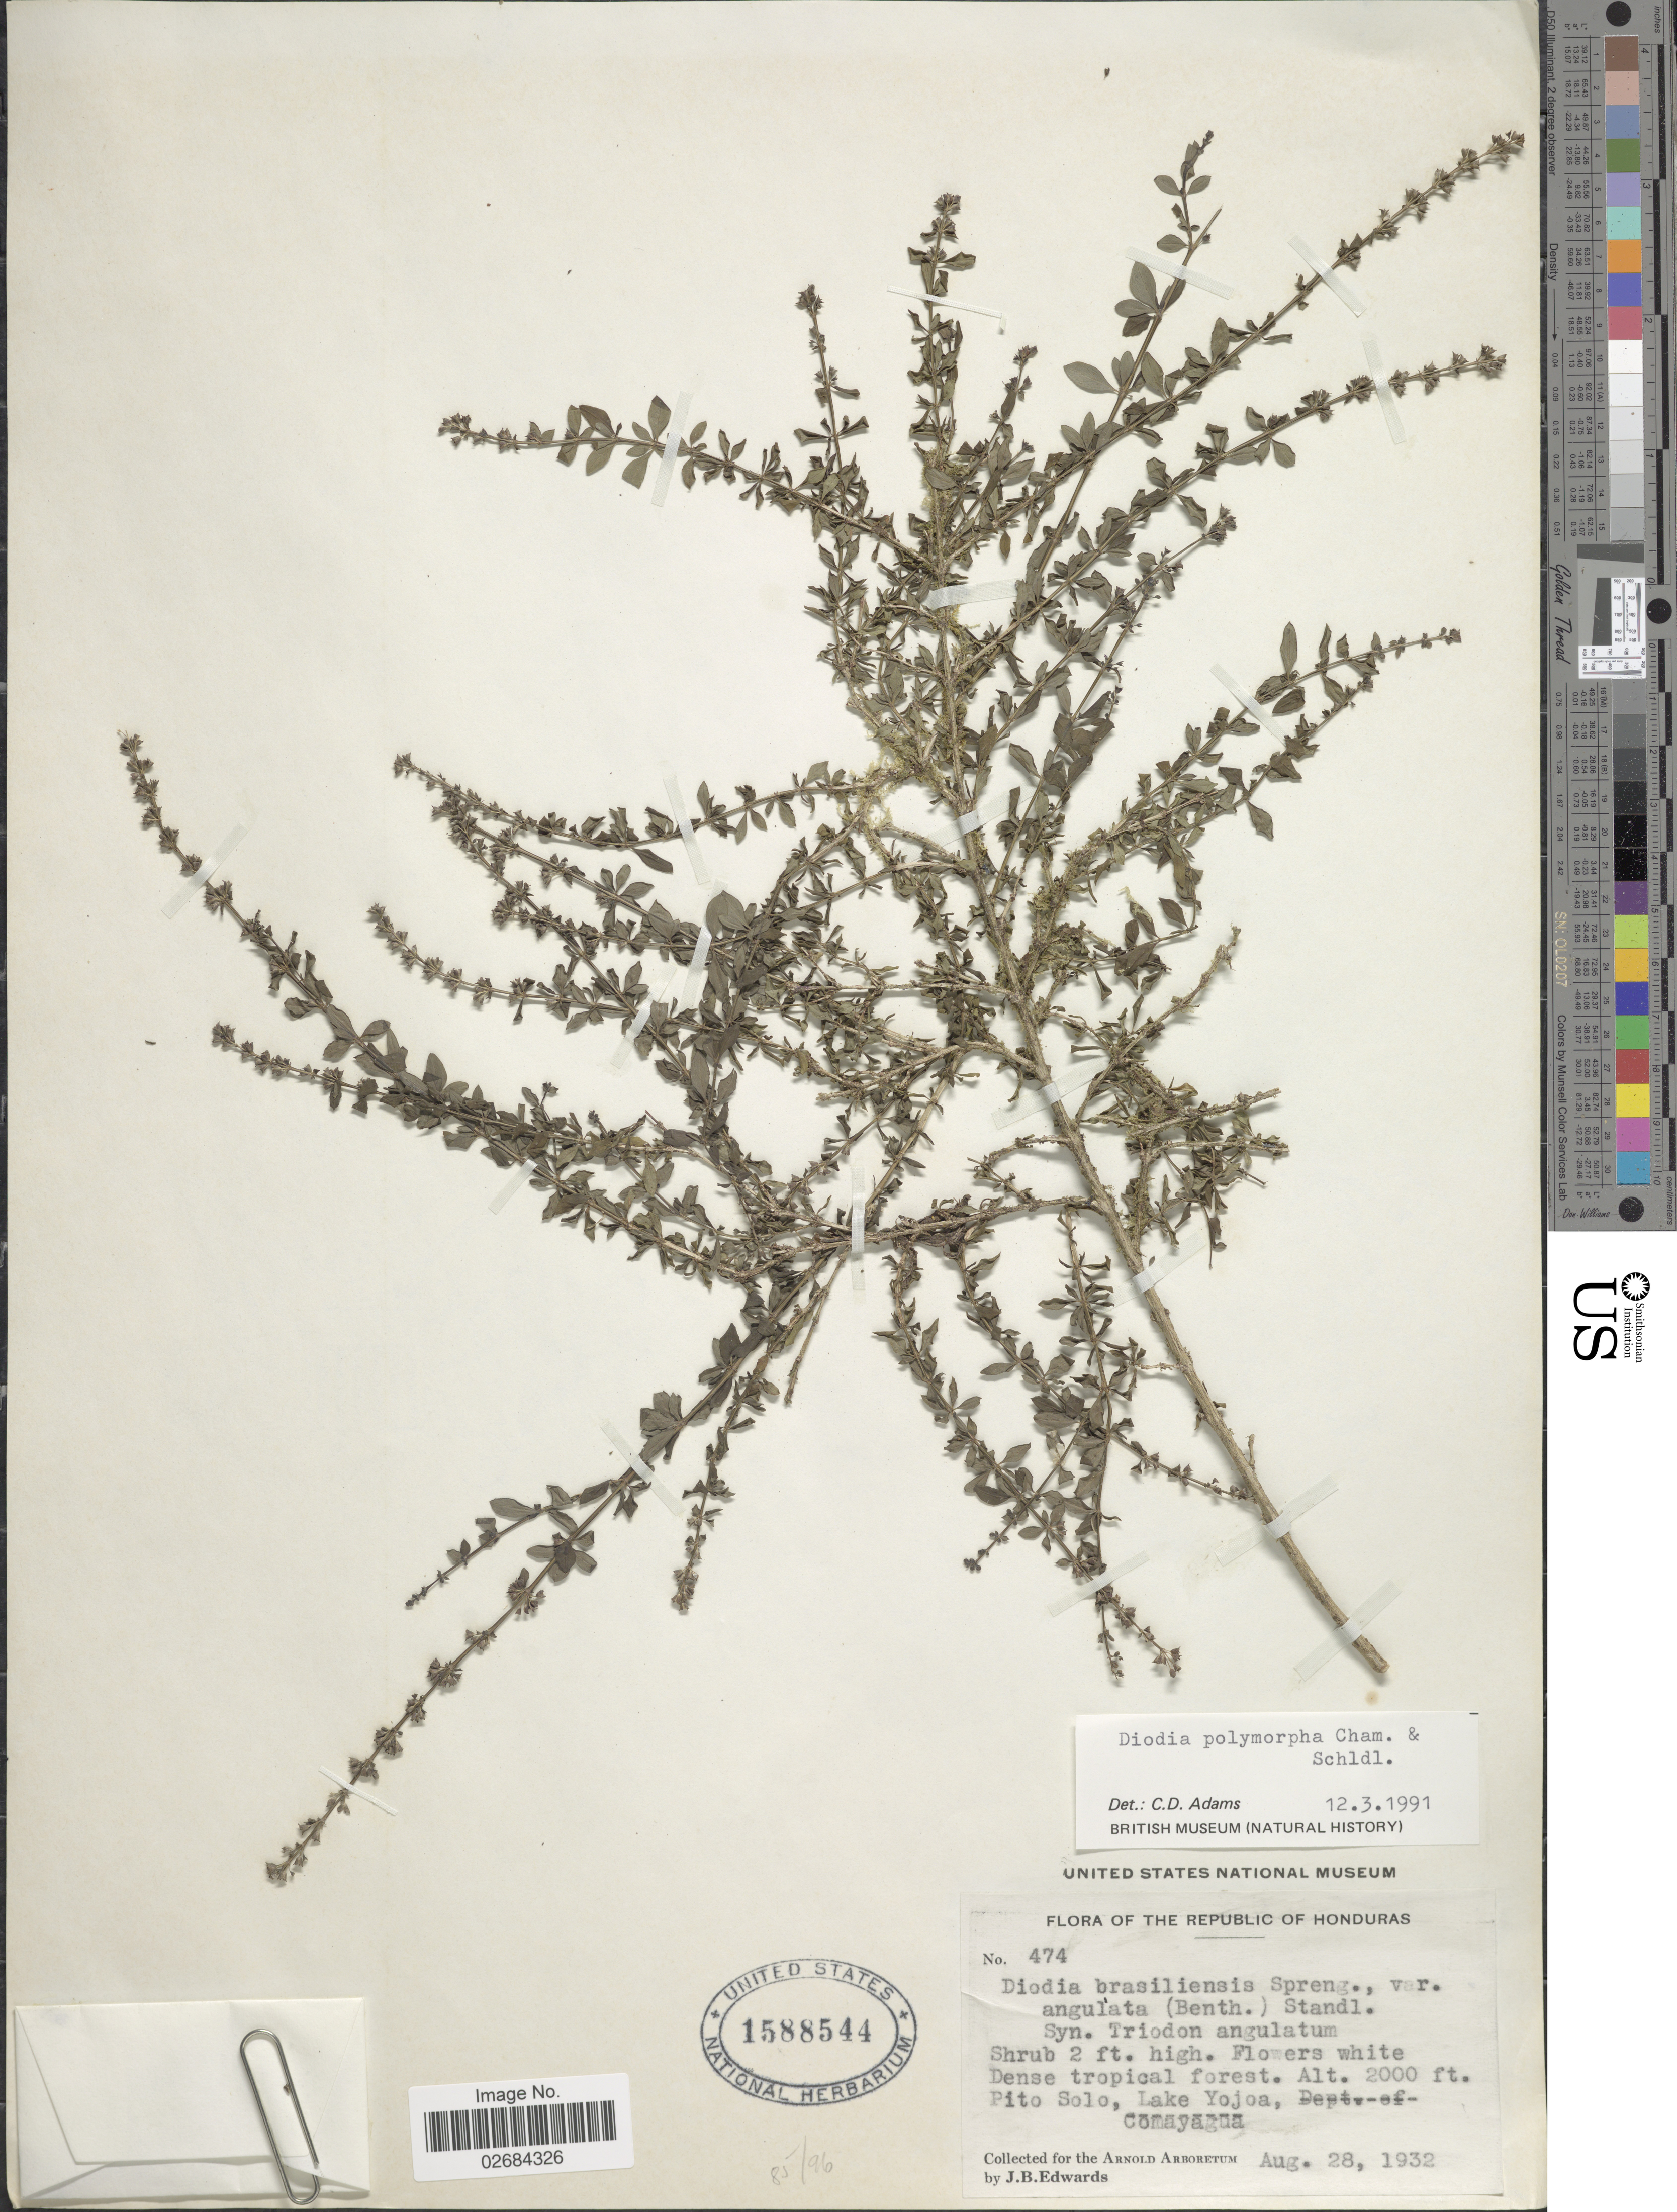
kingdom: Plantae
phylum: Tracheophyta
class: Magnoliopsida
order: Gentianales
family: Rubiaceae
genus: Diodia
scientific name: Diodia brasiliensis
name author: Spreng.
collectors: J. B. Edwards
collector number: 474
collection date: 1932-08-28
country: Honduras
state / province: Comayagua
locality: Pito Solo, Lake Yojoa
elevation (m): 610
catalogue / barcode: US 1588544